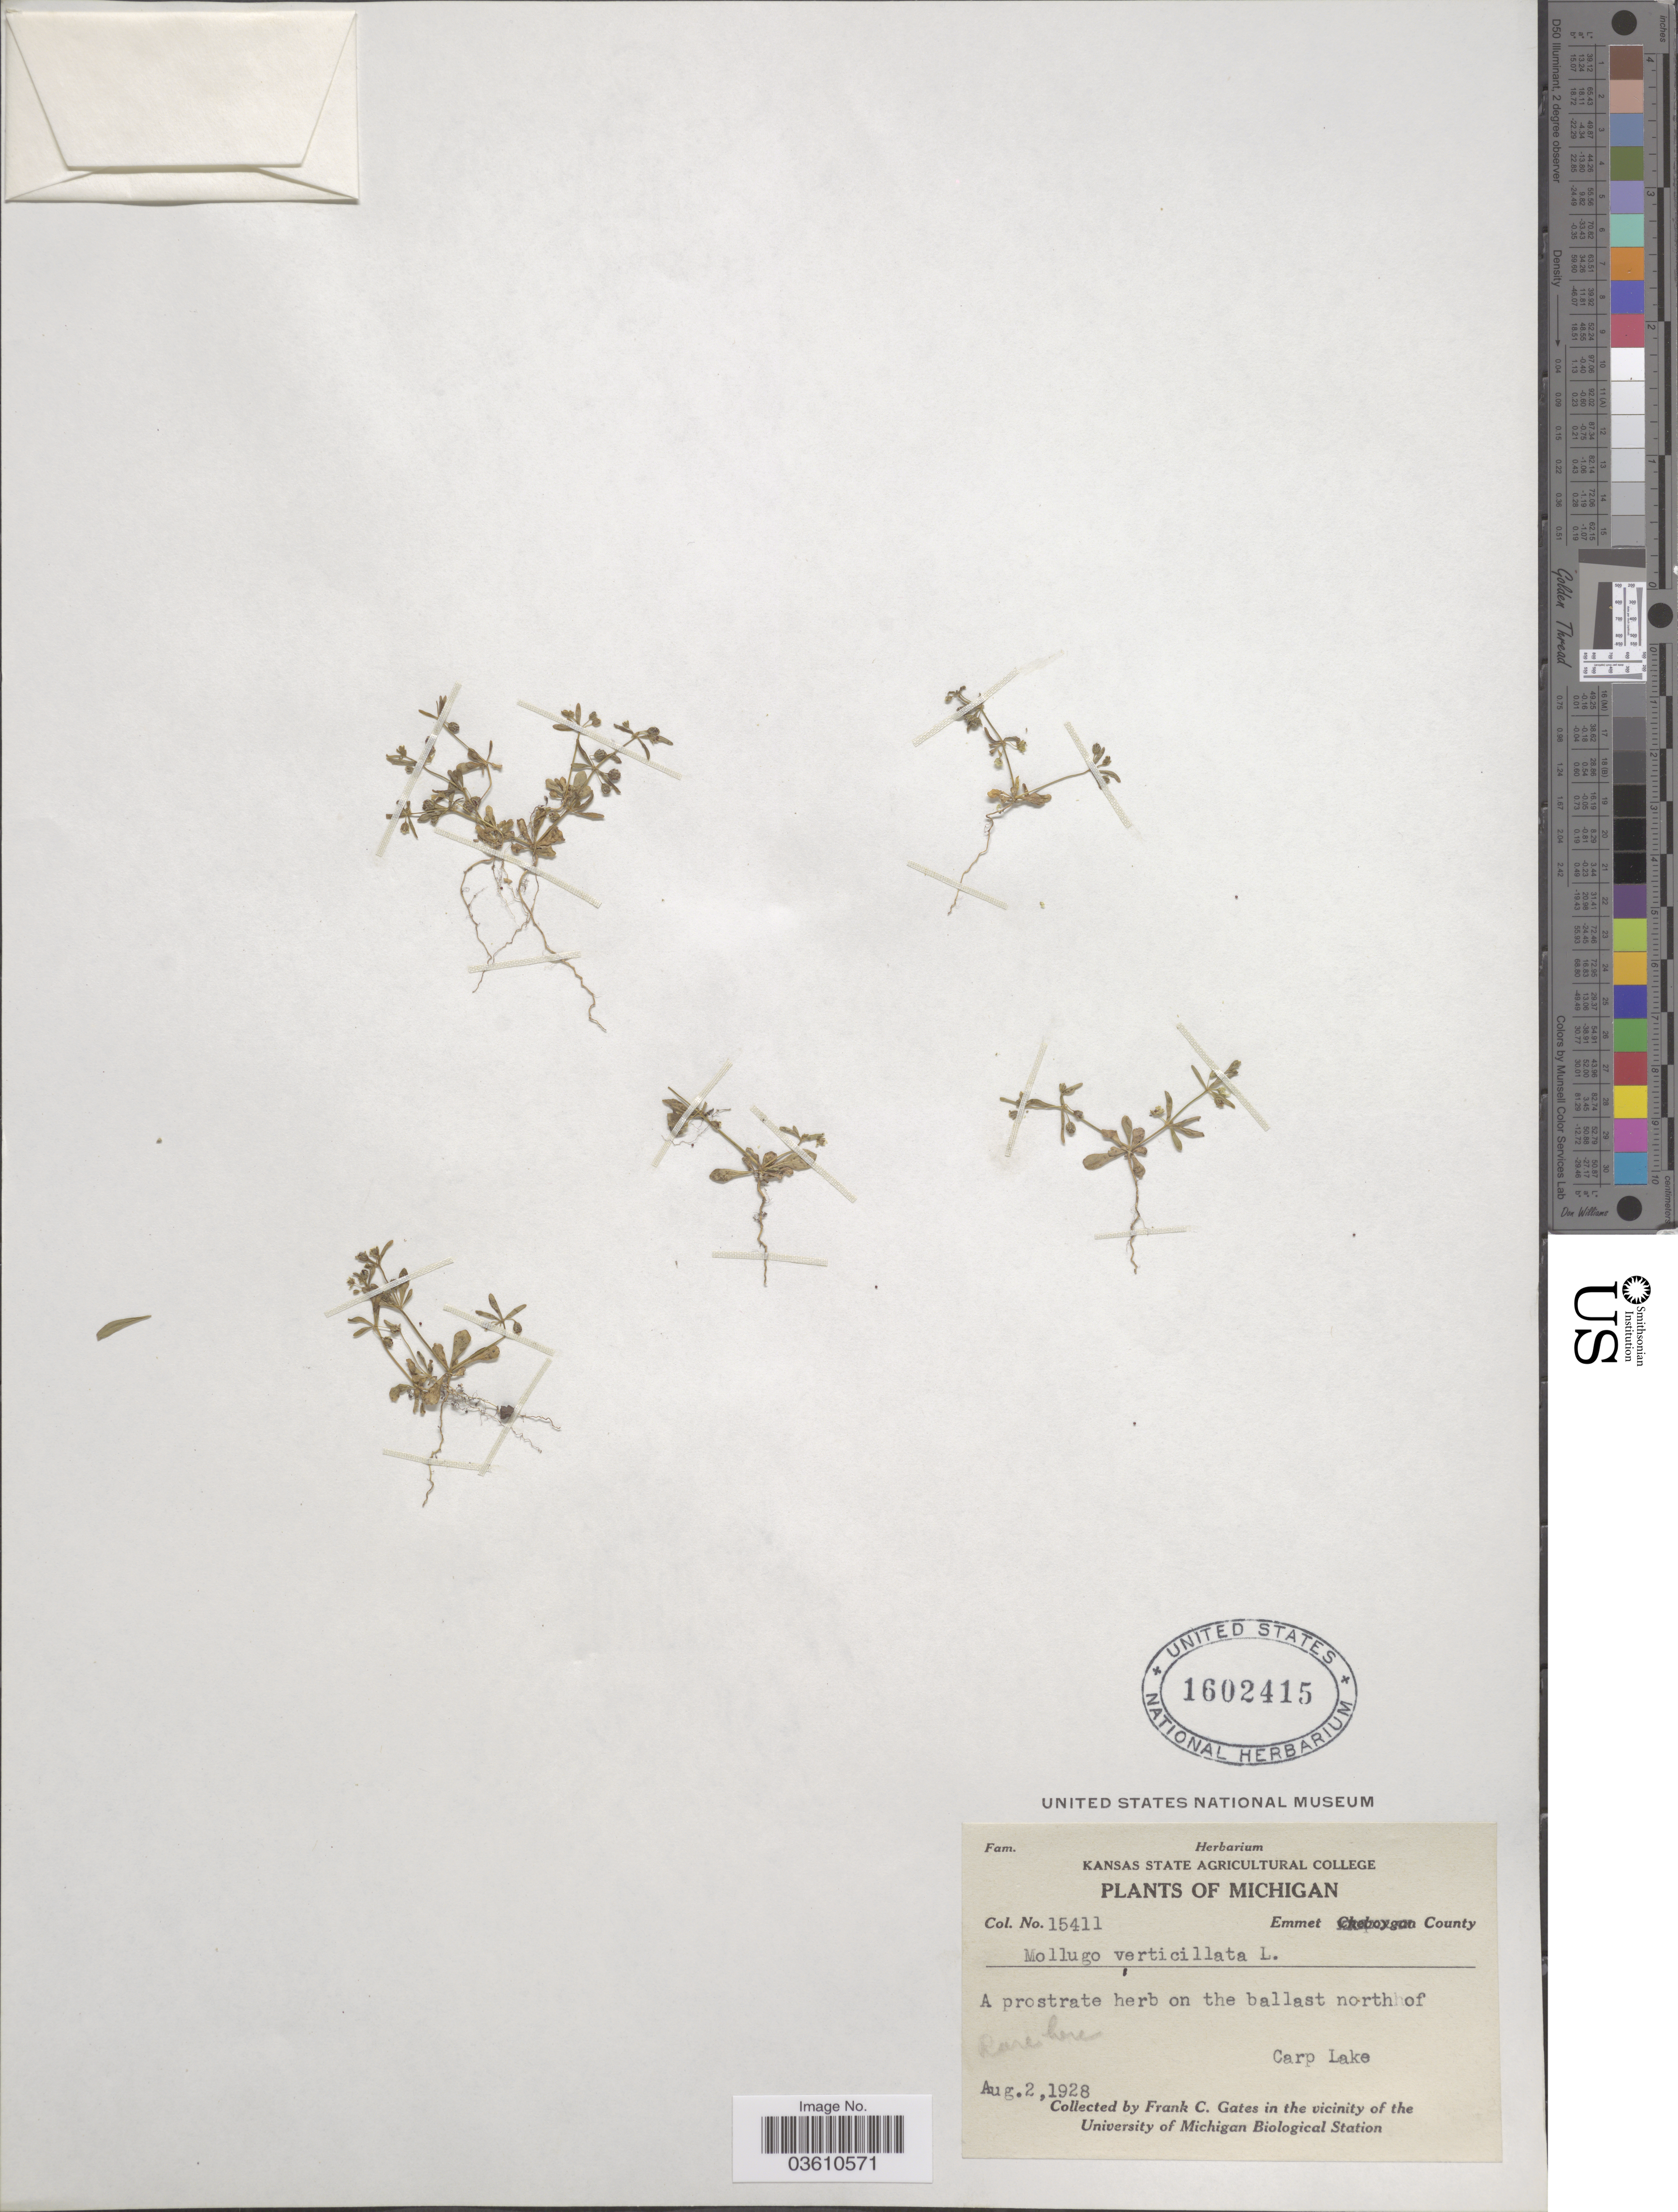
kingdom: Plantae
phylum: Tracheophyta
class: Magnoliopsida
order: Caryophyllales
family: Molluginaceae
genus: Mollugo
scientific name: Mollugo verticillata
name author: L.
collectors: F. C. Gates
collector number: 15411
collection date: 1928-08-02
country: United States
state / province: Michigan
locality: Emmet County. On the ballast north of Carp Lake. In the vicinity of the University of Michigan Biological Station.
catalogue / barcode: US 1602415